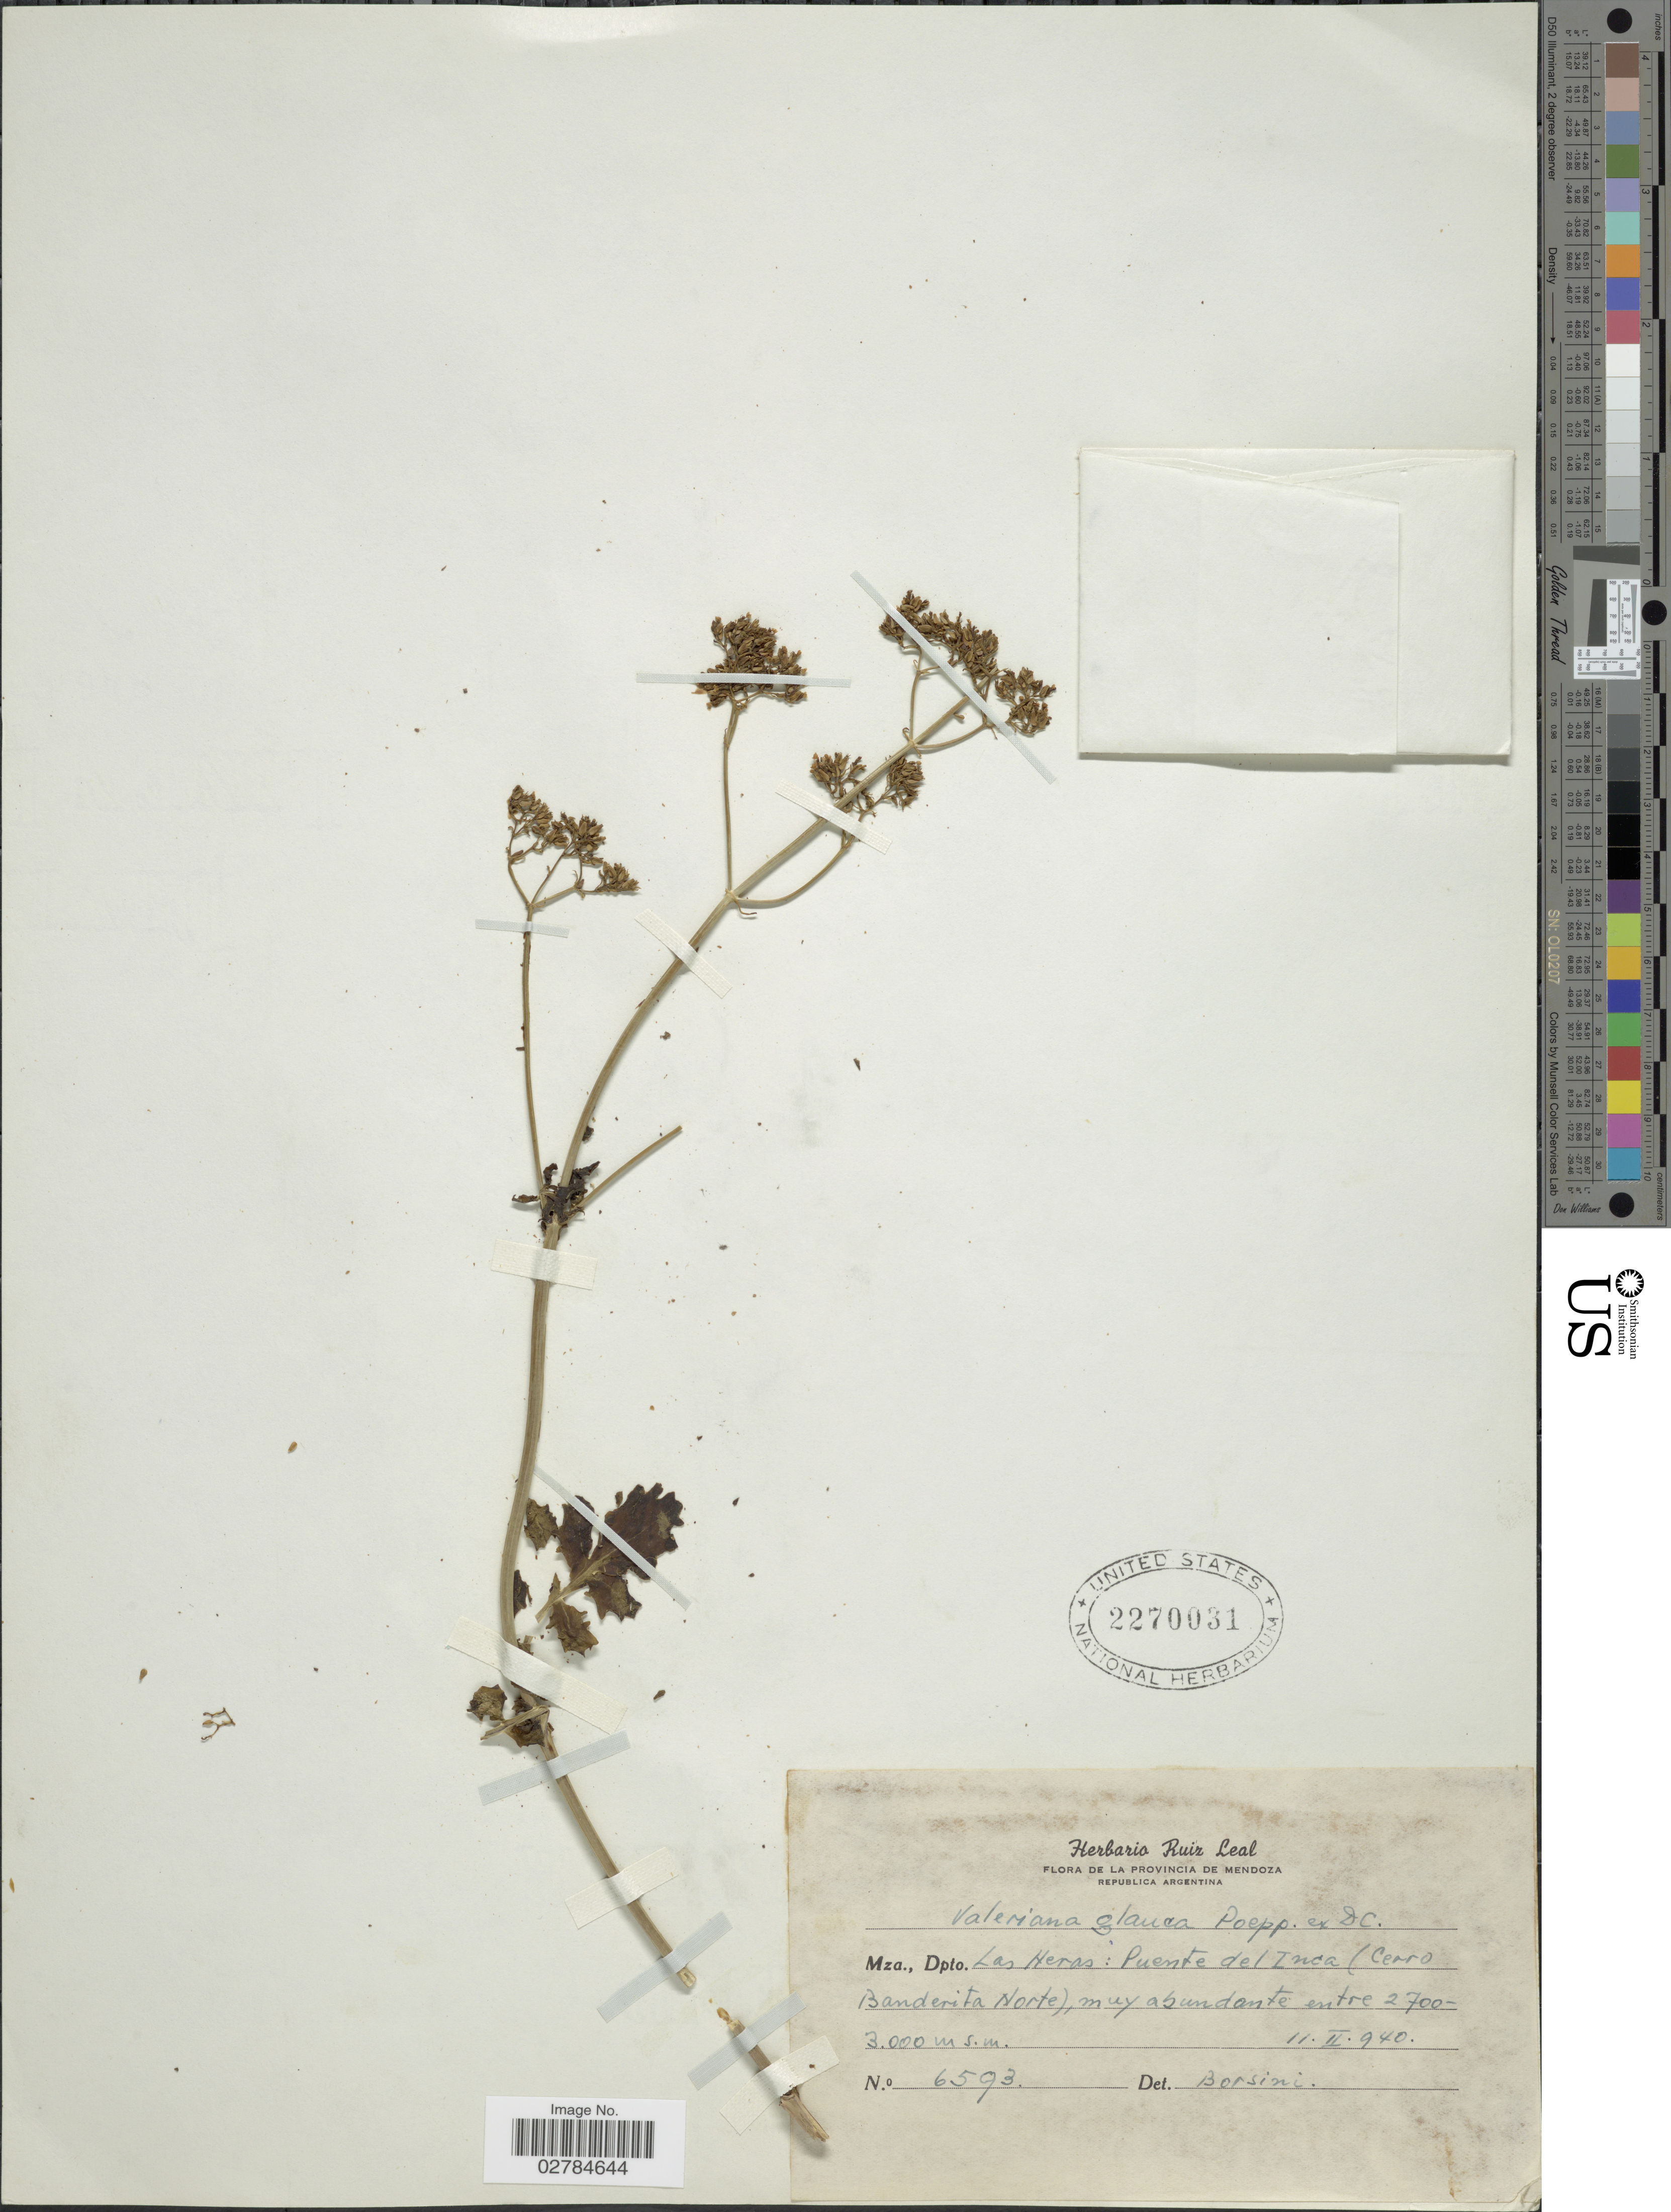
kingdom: Plantae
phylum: Tracheophyta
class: Magnoliopsida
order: Dipsacales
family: Caprifoliaceae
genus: Valeriana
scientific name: Valeriana glauca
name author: Poepp. ex DC.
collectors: Ex herb. Ruiz Leal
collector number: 6593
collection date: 1940-02-11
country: Argentina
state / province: Mendoza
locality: Provincia de Mendoza, Dpto. Las Heras: Puente del Inca (Cerro Banderita Norte).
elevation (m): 2700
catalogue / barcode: US 2270031